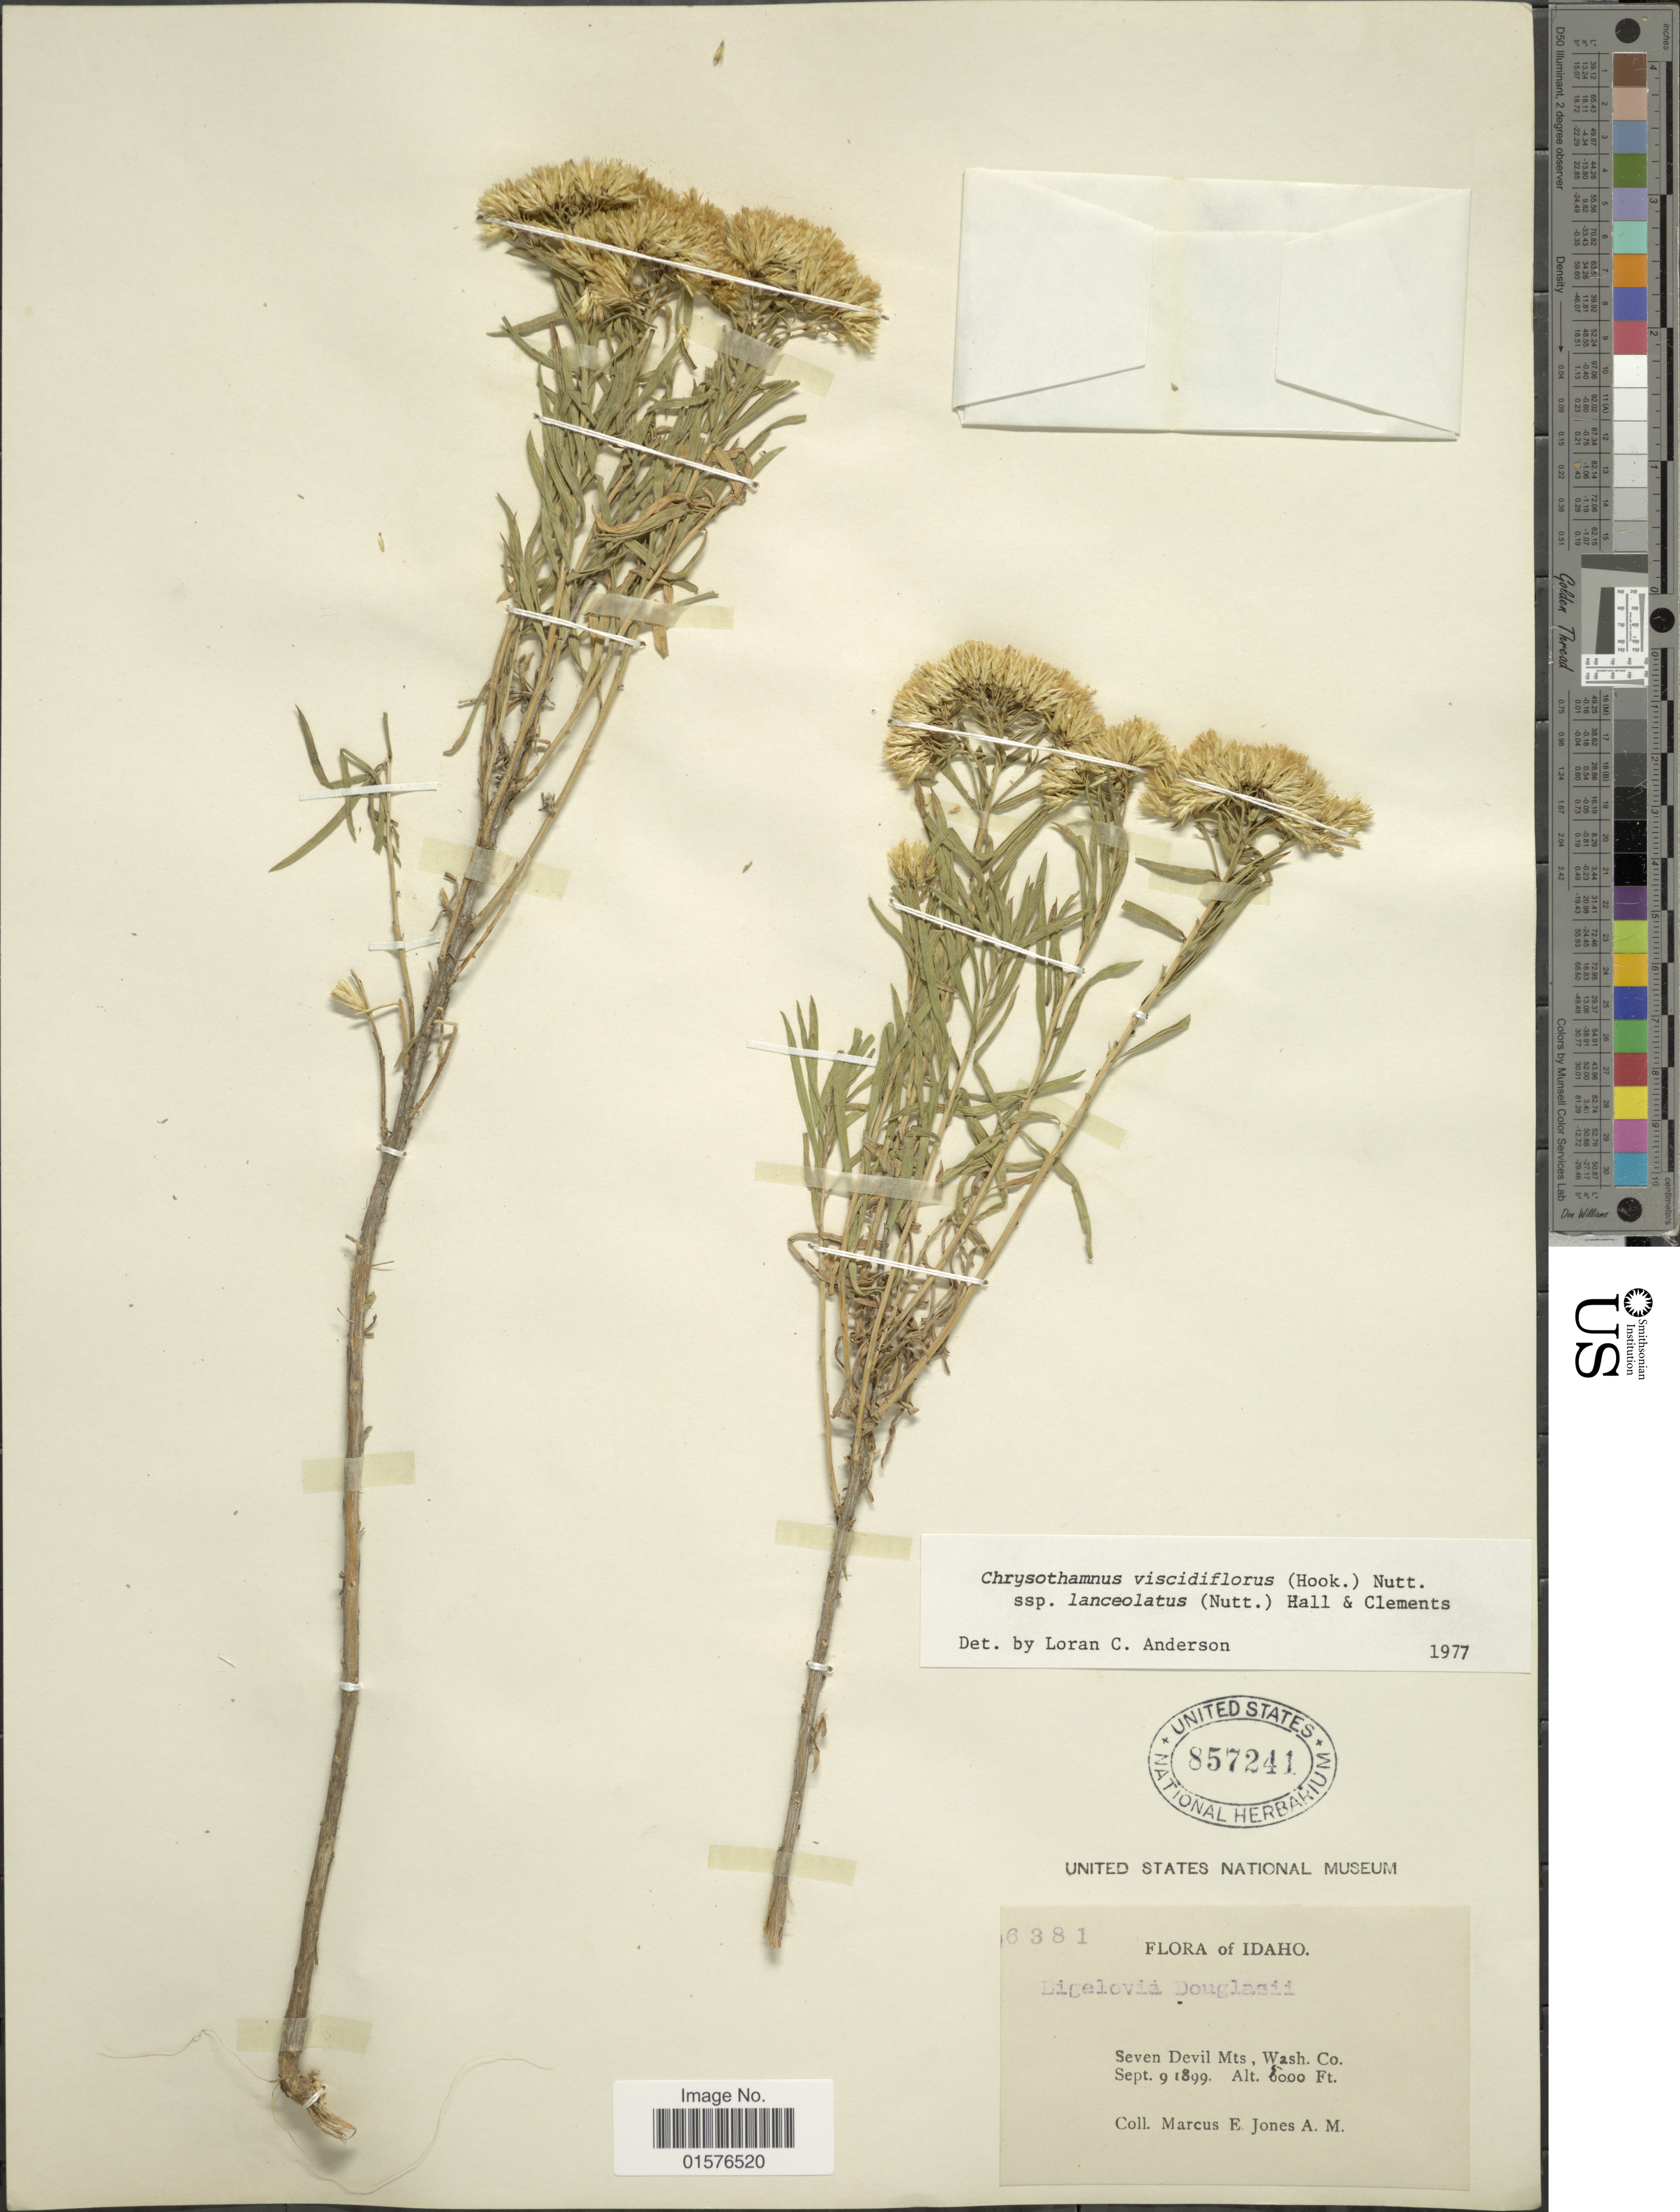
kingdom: Plantae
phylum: Tracheophyta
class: Magnoliopsida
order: Asterales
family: Asteraceae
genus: Chrysothamnus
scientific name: Chrysothamnus viscidiflorus subsp. lanceolatus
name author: (Nutt.) H.M. Hall & Clem.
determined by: Urbatsch, Lowell E., Curator (LSU), Louisiana State University (UNITED STATES)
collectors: M. E. Jones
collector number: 6381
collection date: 1899-09-09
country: United States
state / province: Idaho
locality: Seven Devil Mts, Wash Co.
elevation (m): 1524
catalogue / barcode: US 857241